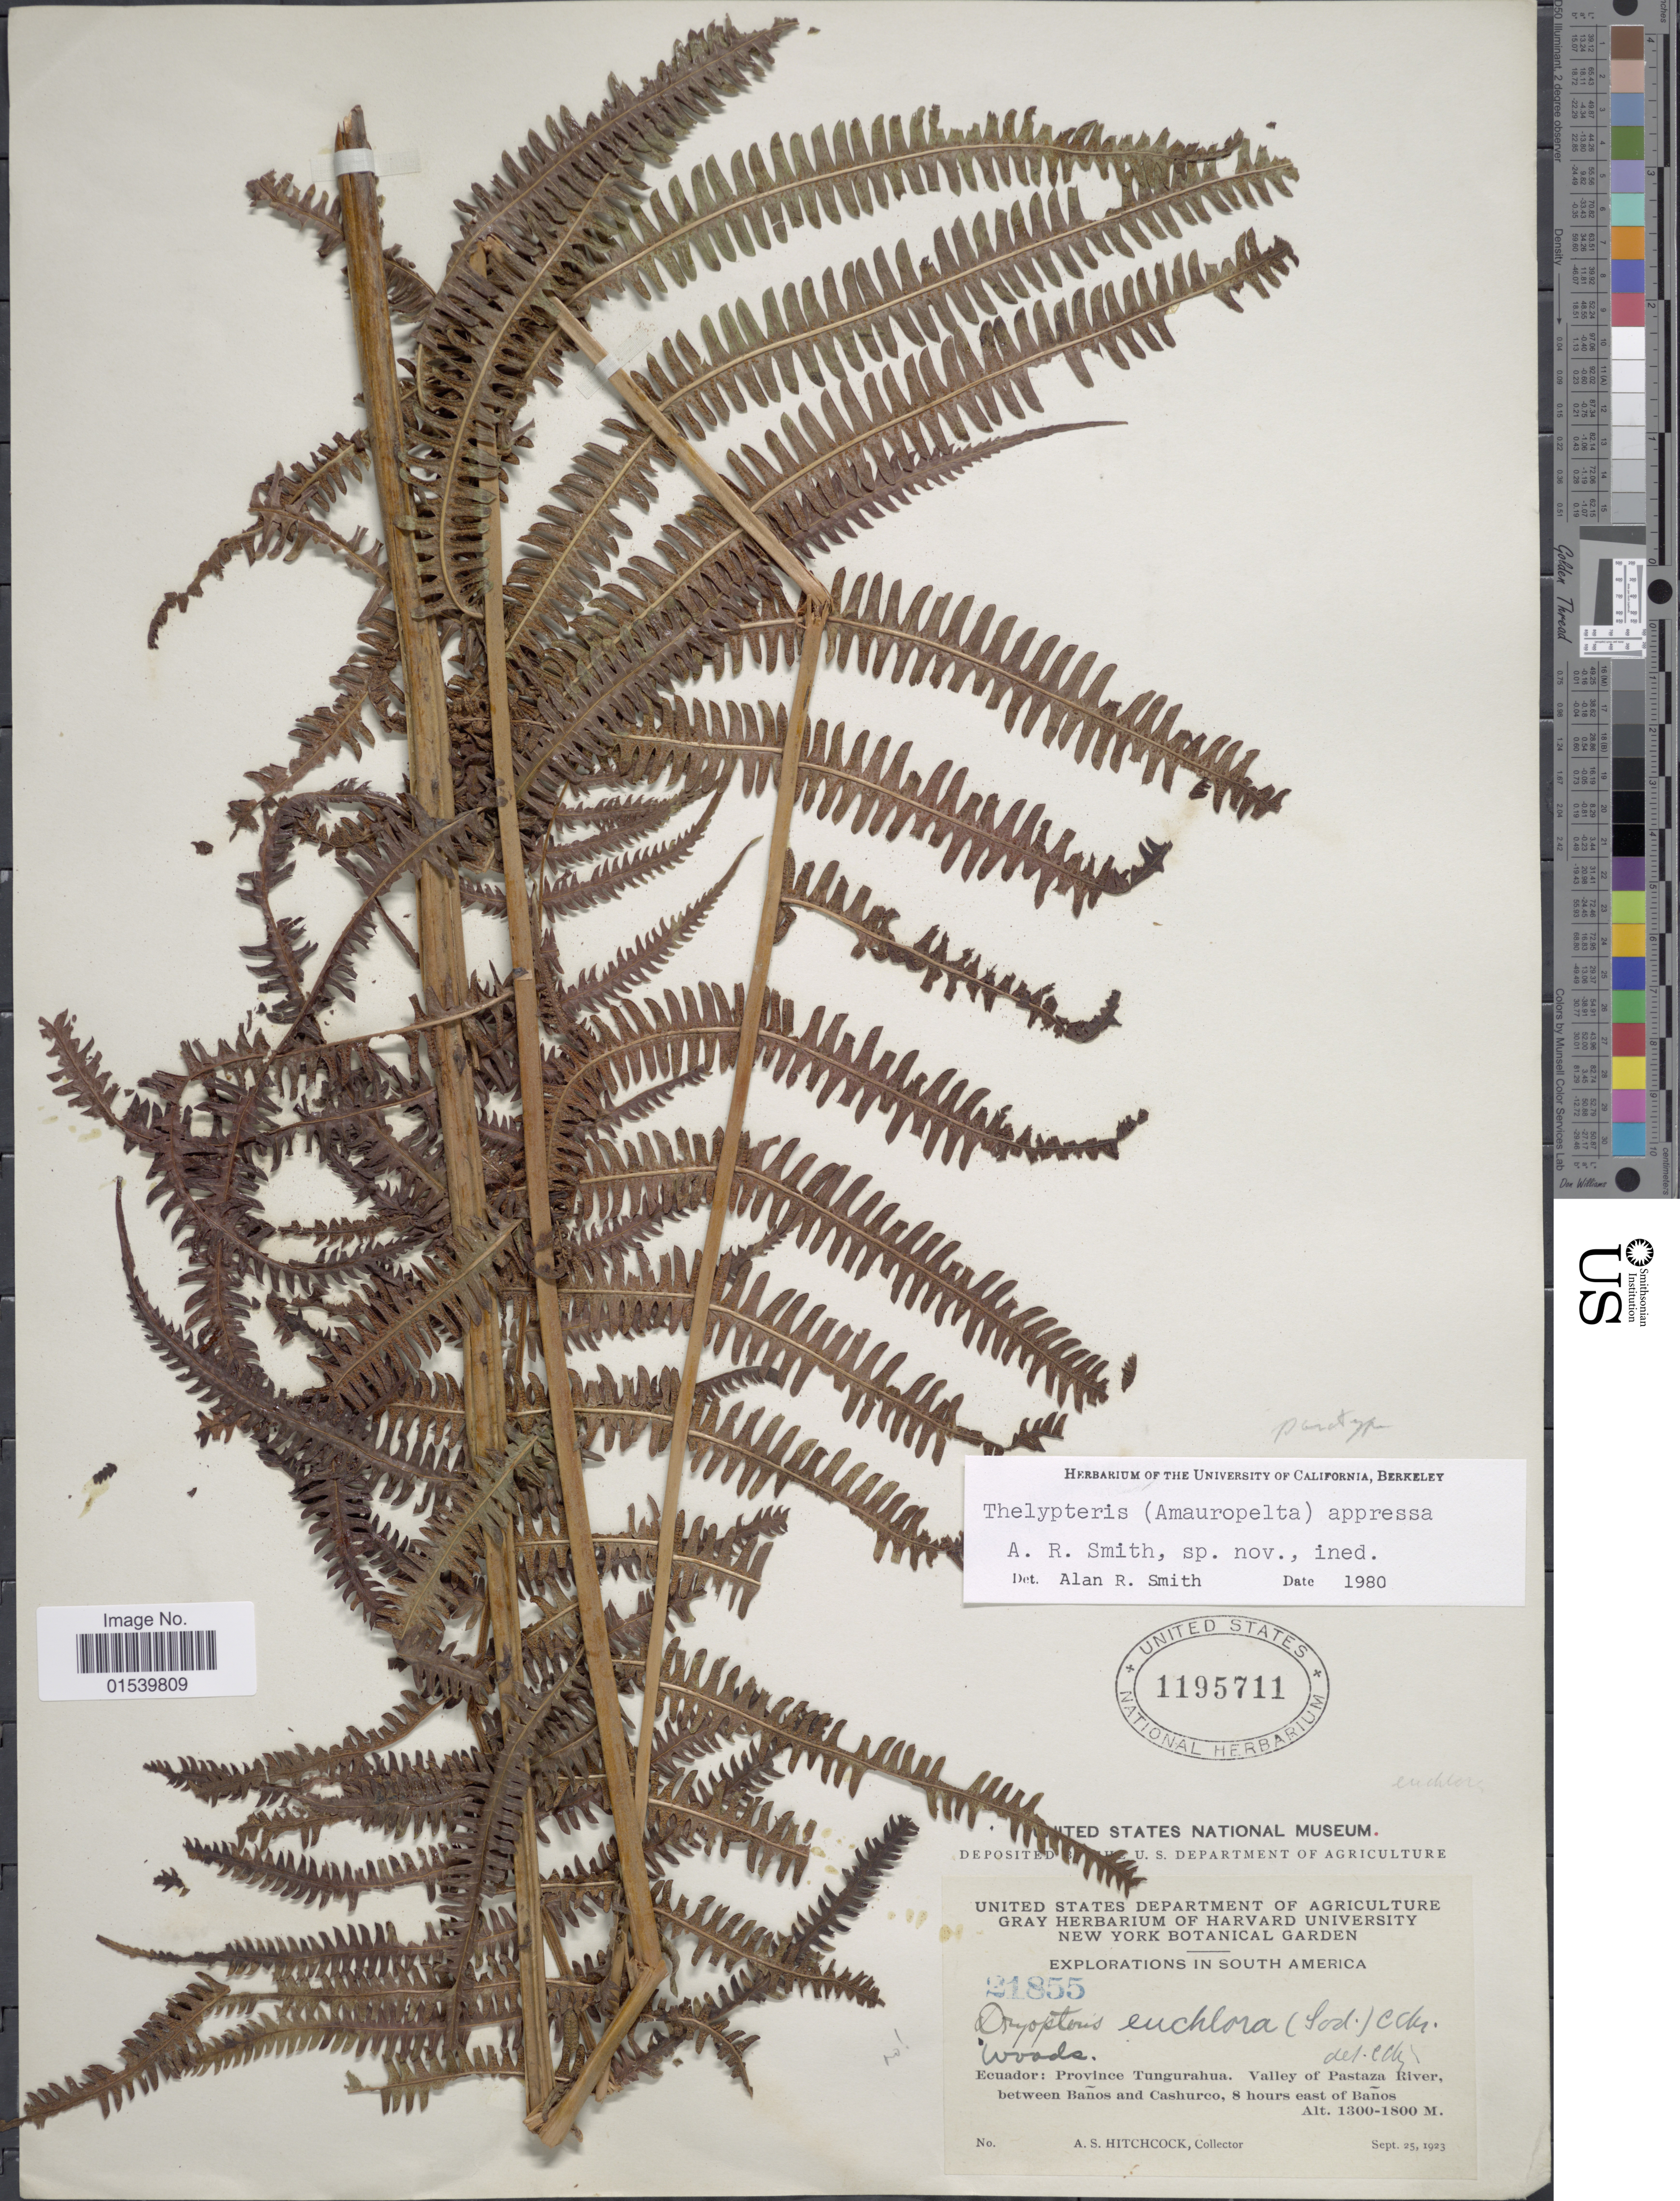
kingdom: Plantae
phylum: Tracheophyta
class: Polypodiopsida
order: Polypodiales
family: Thelypteridaceae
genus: Amauropelta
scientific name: Amauropelta appressa (A.R. Sm.) comb. nov., ined. 2015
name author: (A.R. Sm.)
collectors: A. S. Hitchcock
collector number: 21855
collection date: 1923-09-25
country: Ecuador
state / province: Tungurahua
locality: Valley of Pstaza River, between Baños and Cashurco, 8 hours east of Baños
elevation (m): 1300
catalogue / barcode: US 1195711